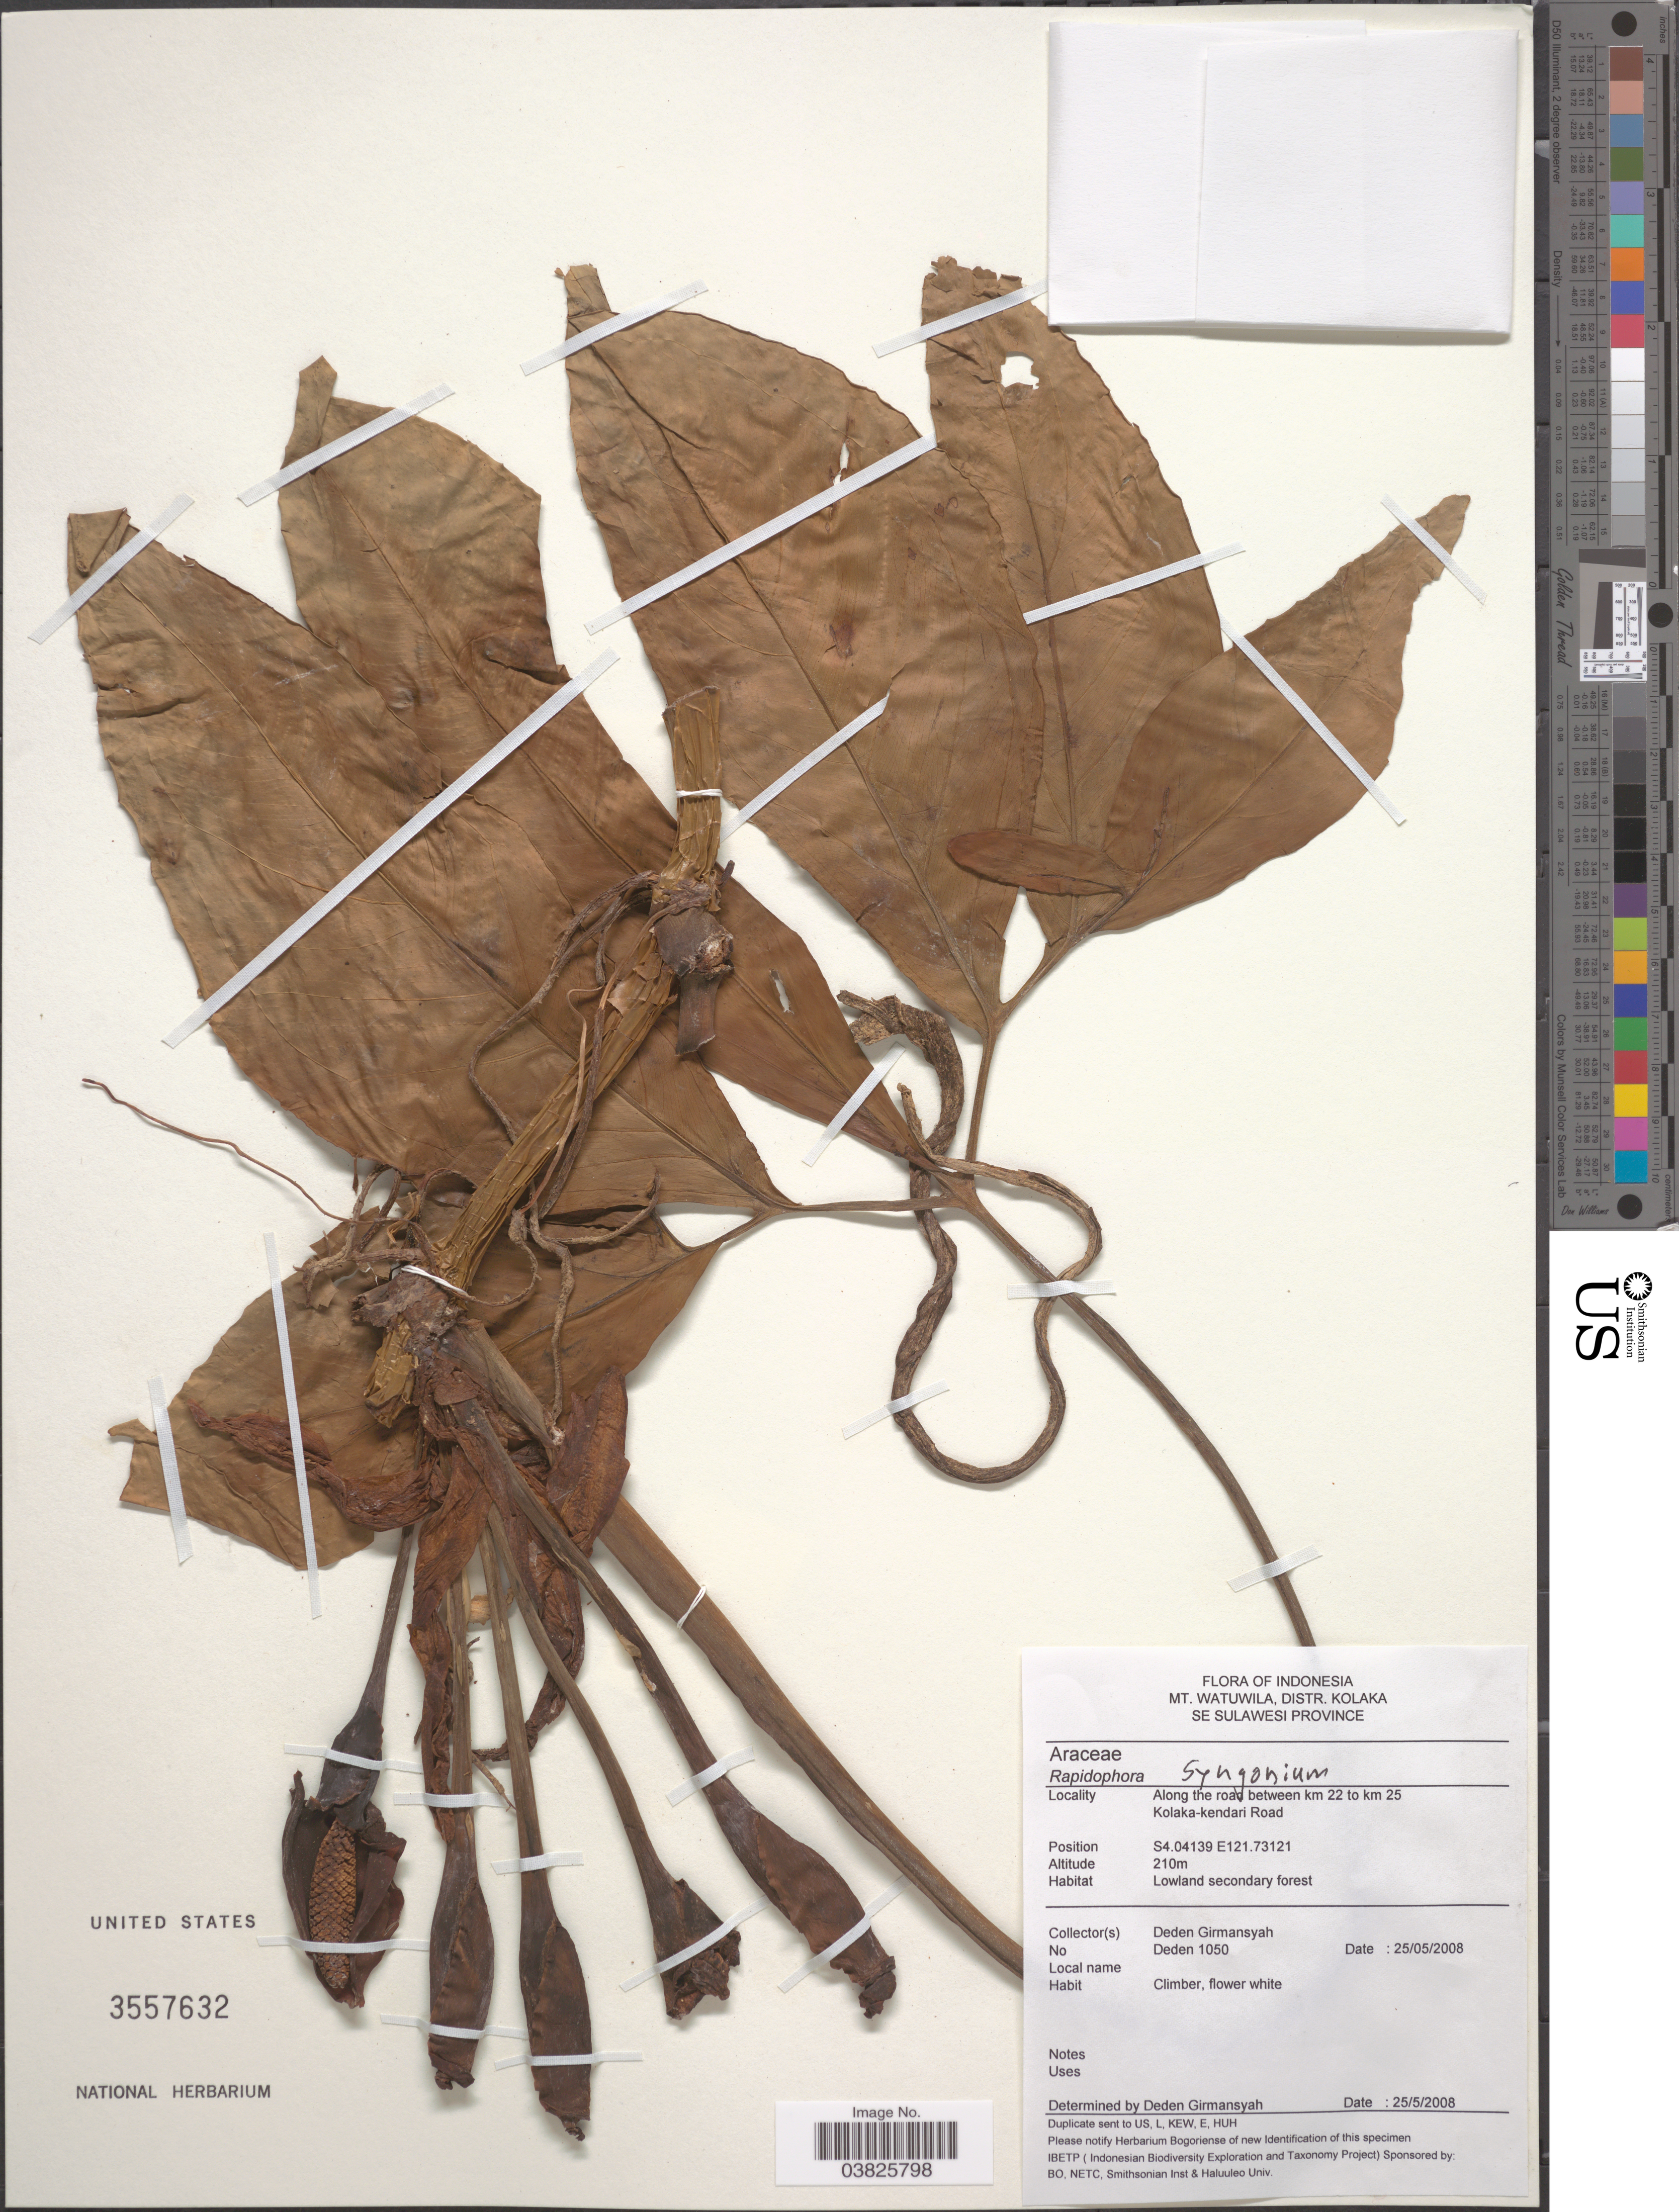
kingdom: Plantae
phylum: Tracheophyta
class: Liliopsida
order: Alismatales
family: Araceae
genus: Syngonium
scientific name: Syngonium sp.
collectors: D. Girmansyah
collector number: Deden 1050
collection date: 2008-05-25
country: Indonesia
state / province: Sulawesi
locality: Mt. Watuwila, Distr. Kolaka. SE Sulawesi Province. Along the road between km 22 to km 25 Kolaka-kendari Road.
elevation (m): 210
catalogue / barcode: US 3557632